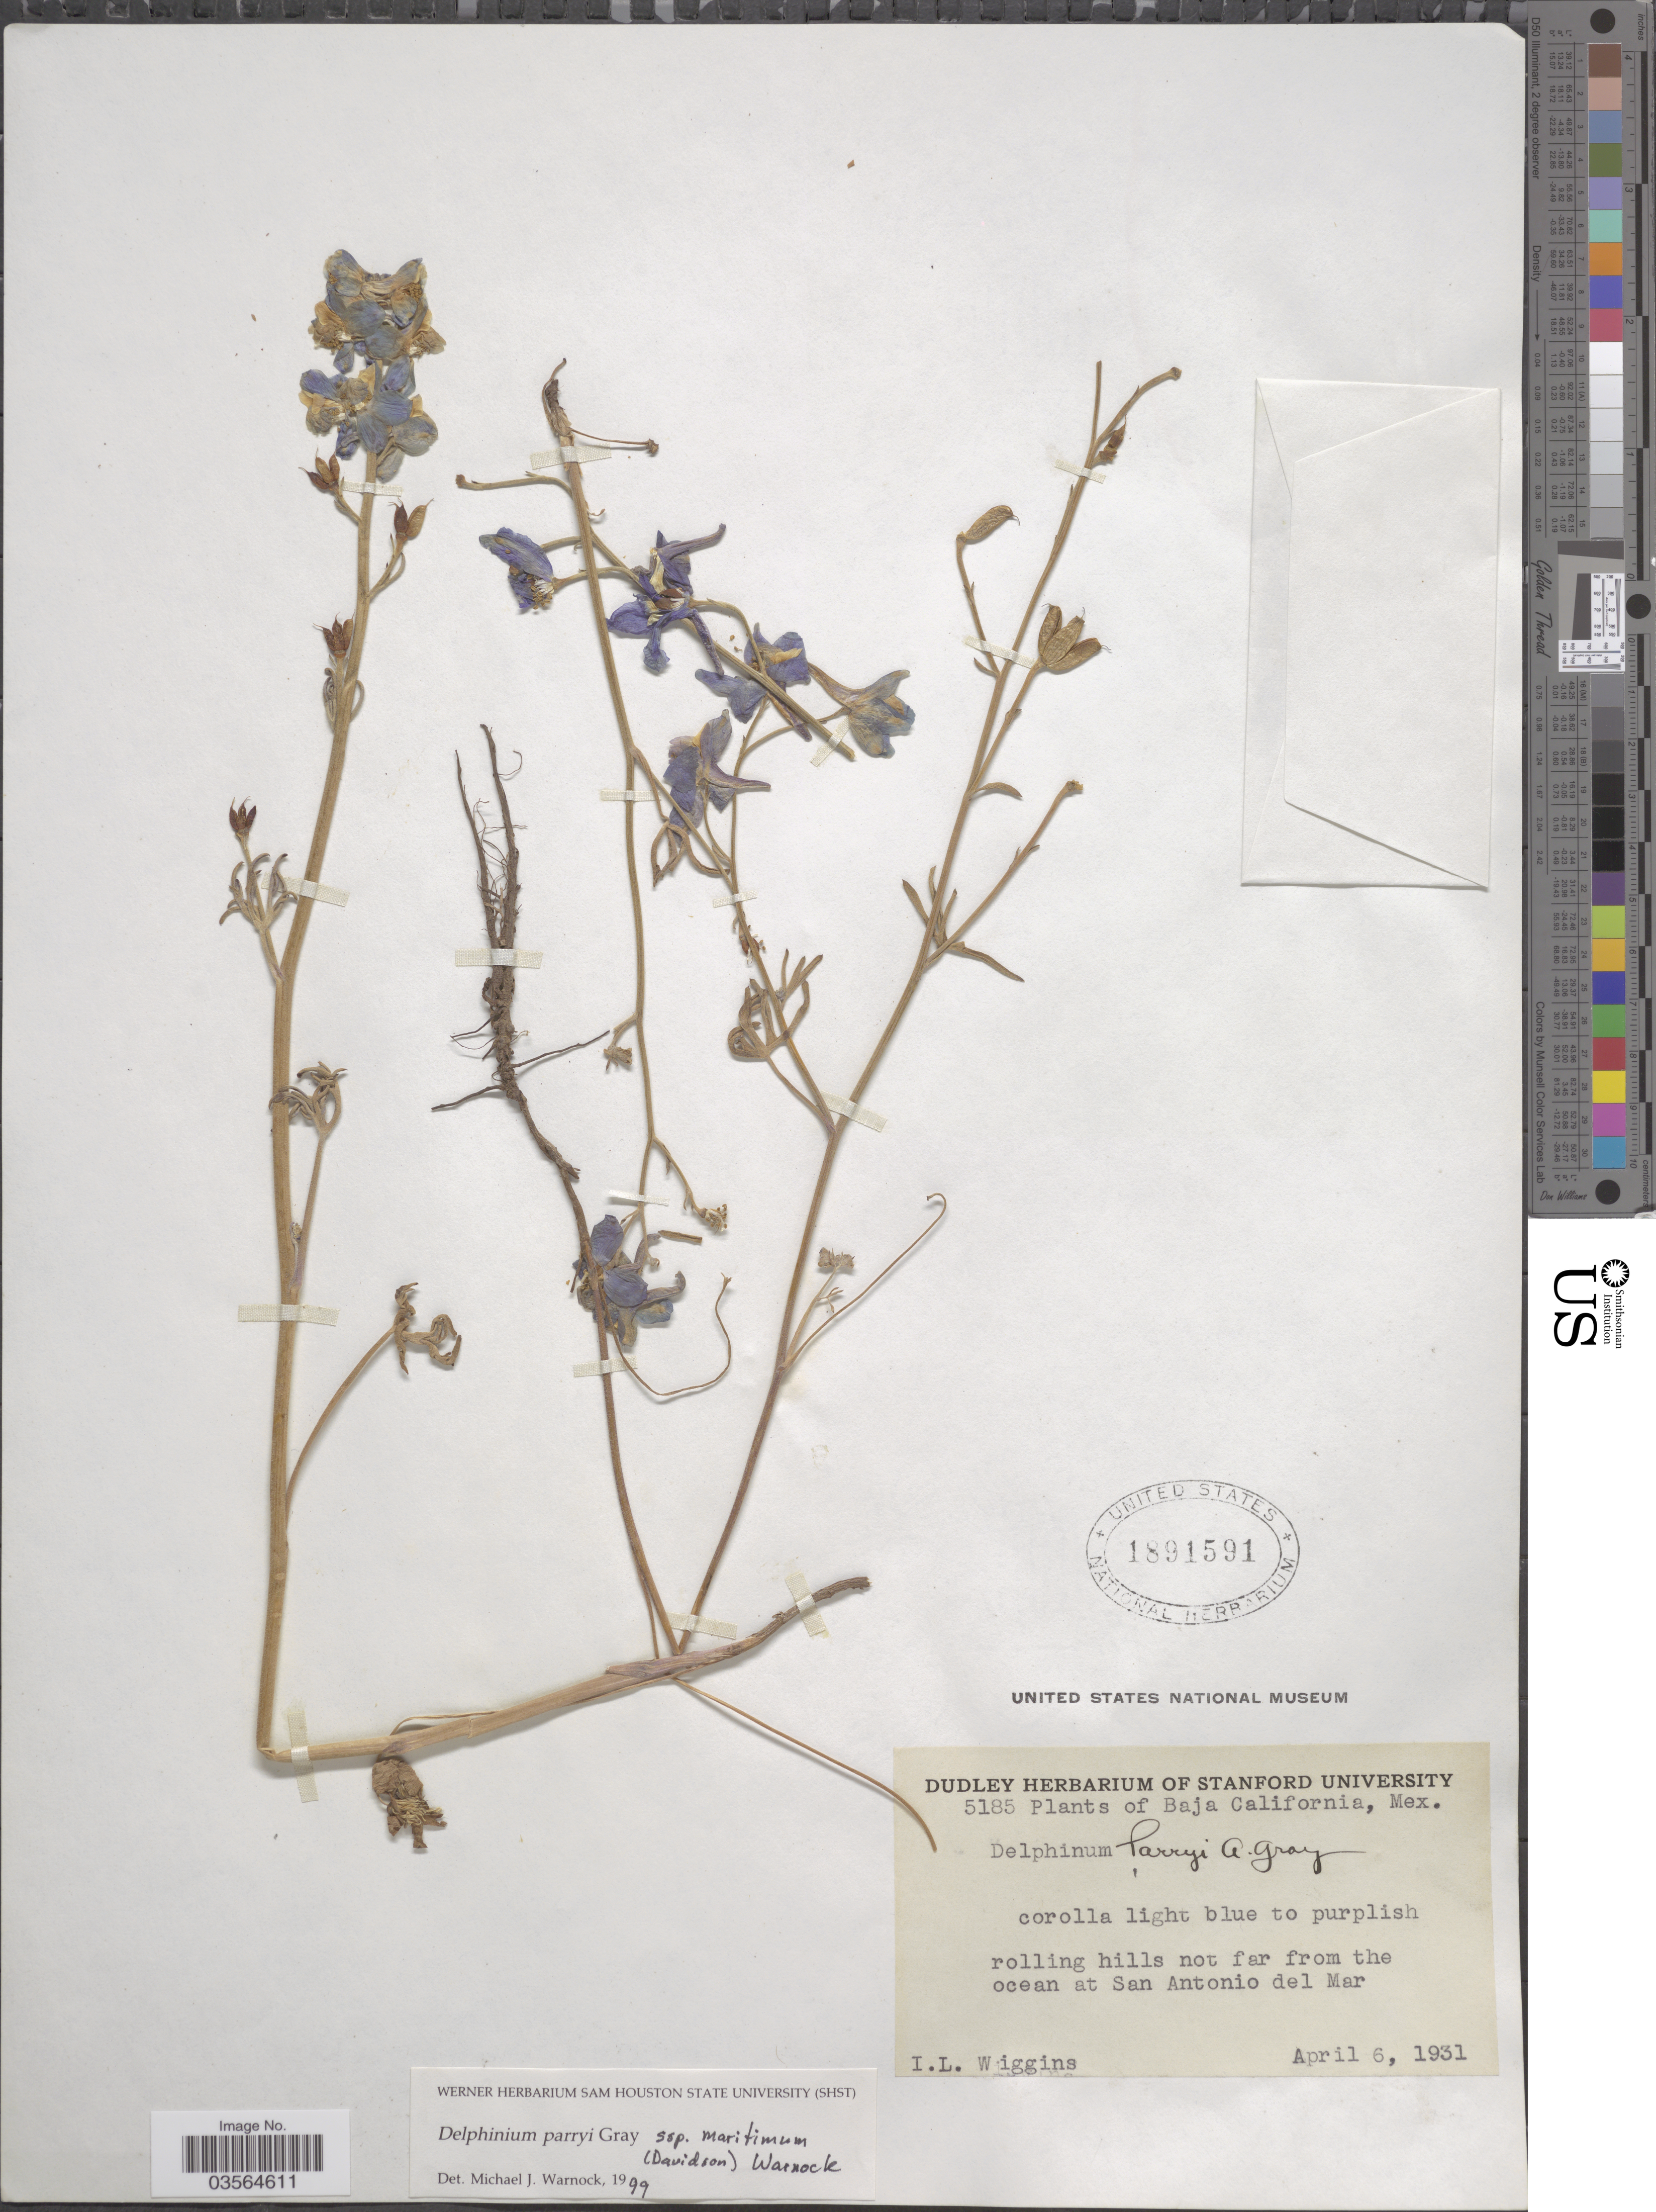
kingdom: Plantae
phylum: Tracheophyta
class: Magnoliopsida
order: Ranunculales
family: Ranunculaceae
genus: Delphinium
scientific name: Delphinium parryi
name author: A. Gray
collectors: I. L. Wiggins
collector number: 5185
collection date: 1931-04-06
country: Mexico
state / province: Baja California Norte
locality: Rolling hills not far from the ocean at San Antonio del Mar.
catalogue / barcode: US 1891591